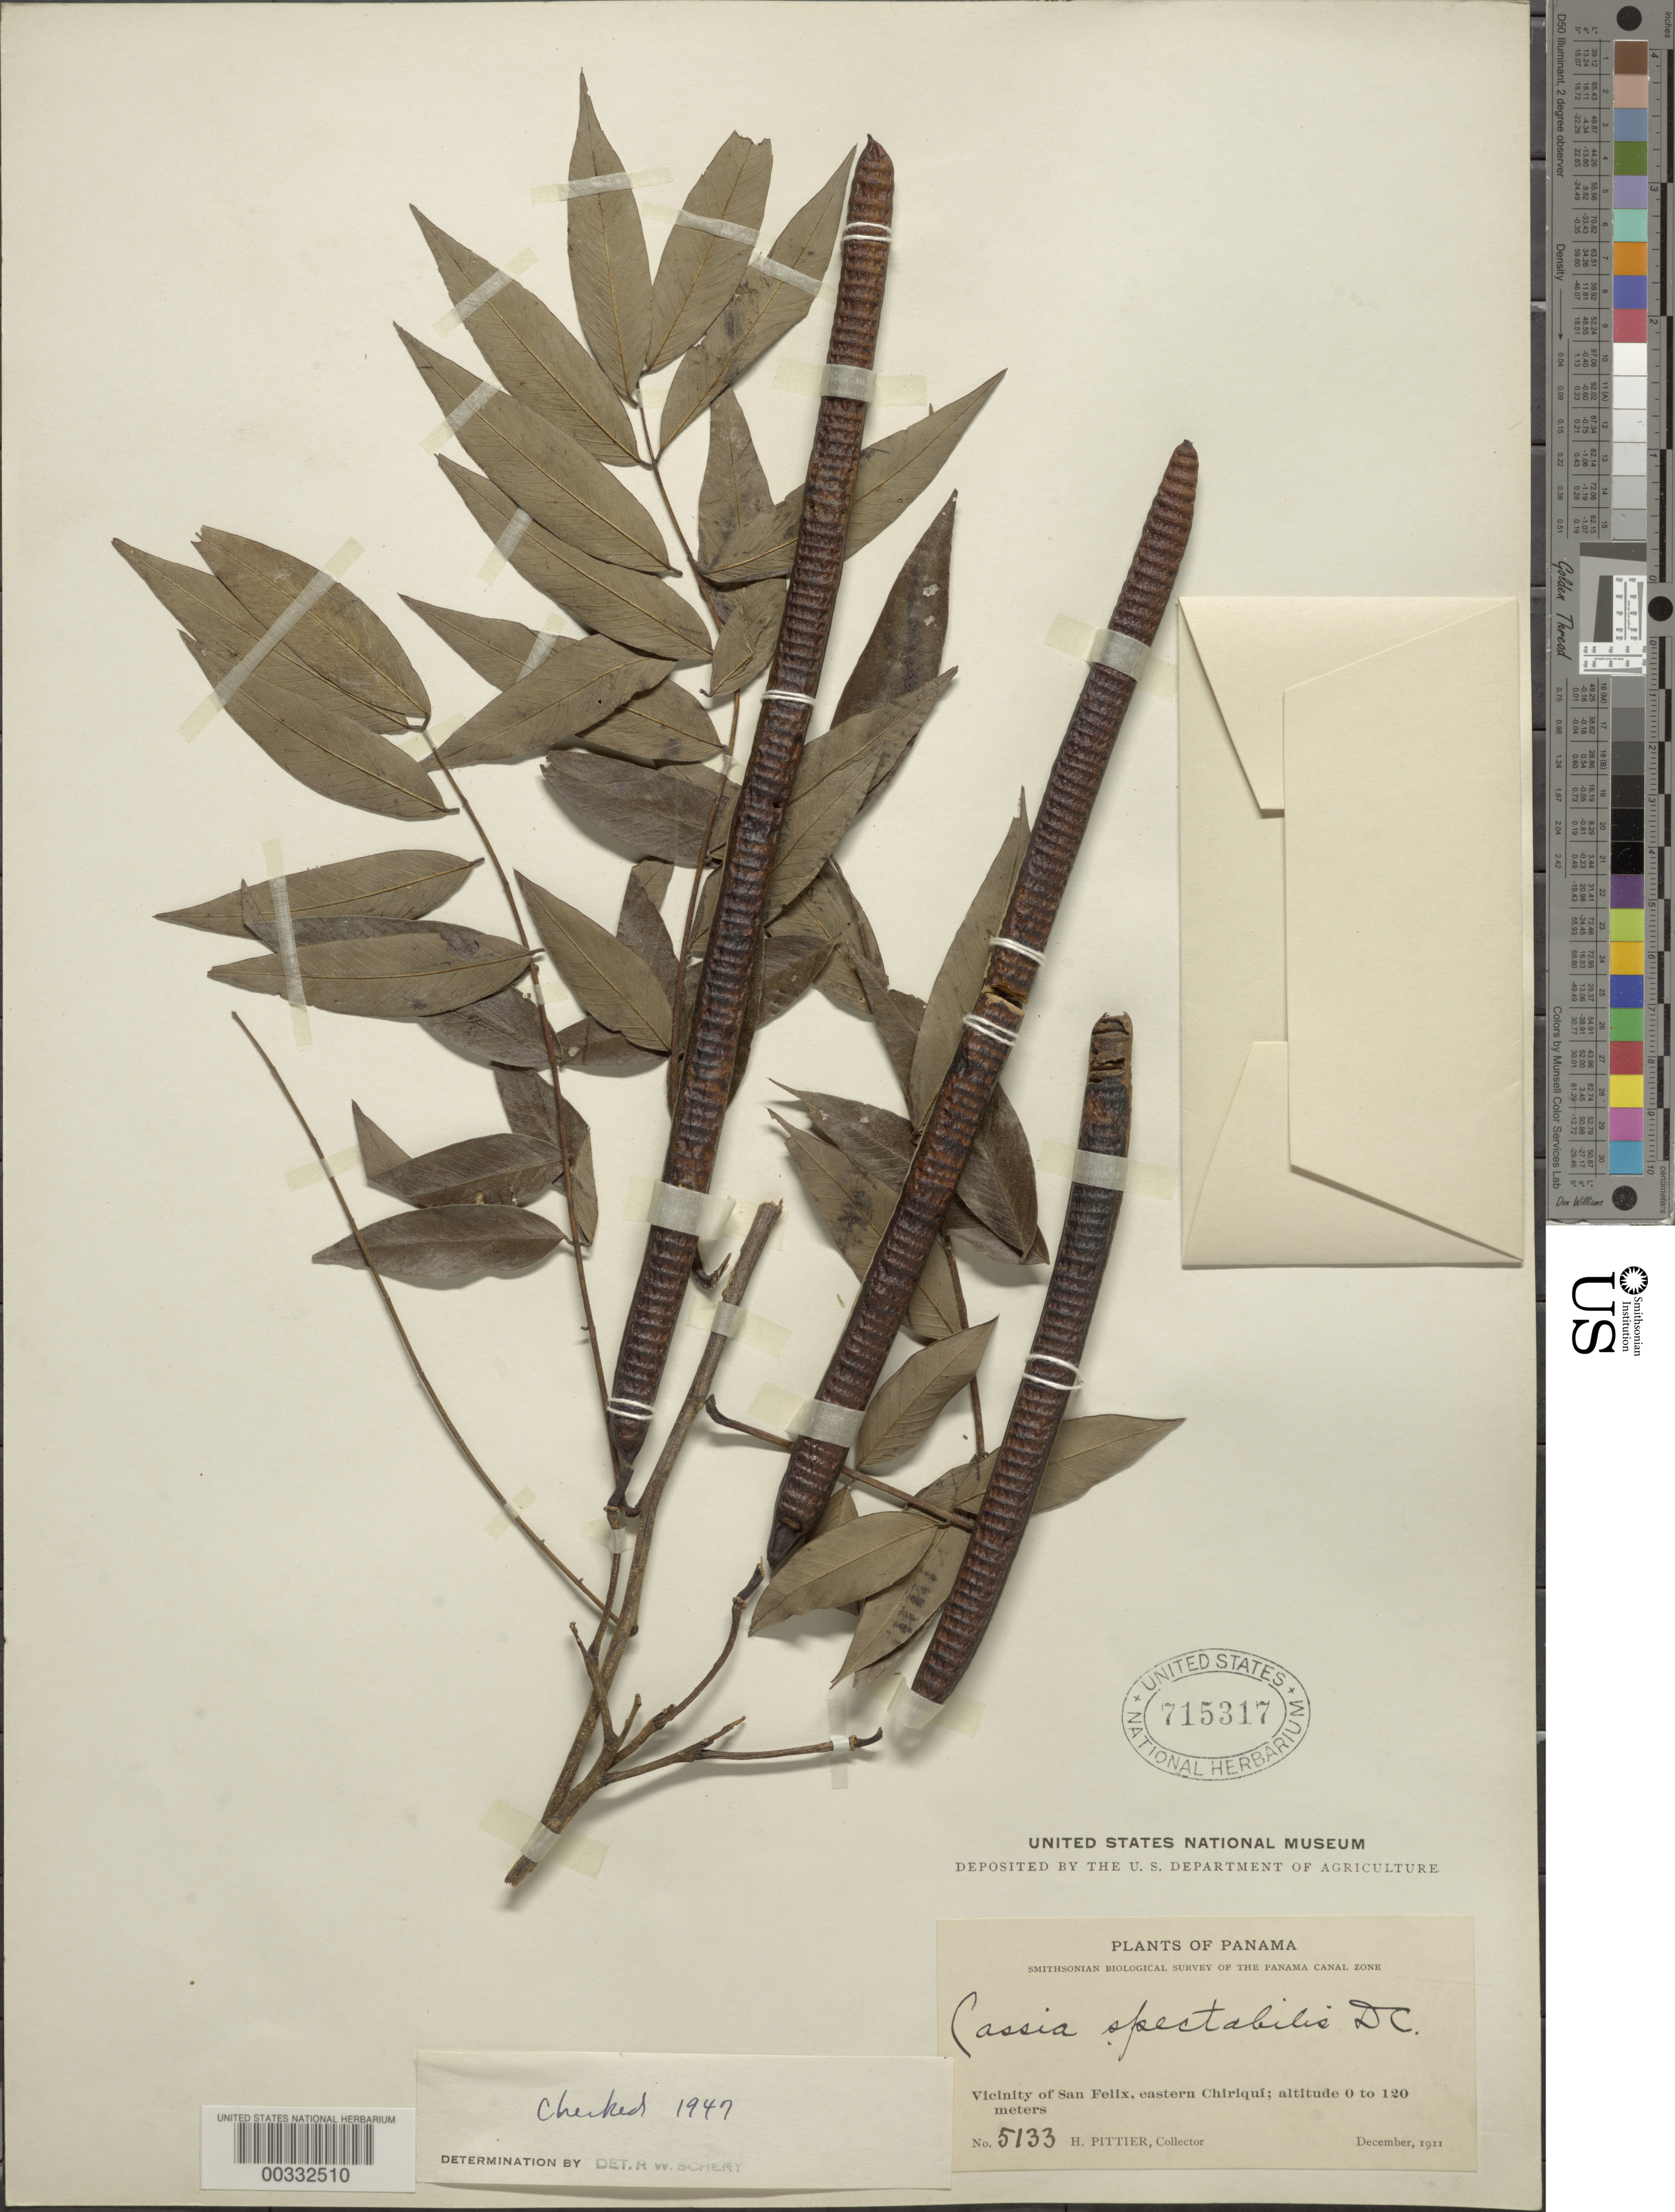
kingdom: Plantae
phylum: Tracheophyta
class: Magnoliopsida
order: Fabales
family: Fabaceae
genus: Senna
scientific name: Senna spectabilis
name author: (DC.) H.S. Irwin & Barneby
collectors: H. F. Pittier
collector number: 5133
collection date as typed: Dec 1911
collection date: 1911-12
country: Panama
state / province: Chiriquí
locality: Vicinity of San Felix, Eastern Chiriqui.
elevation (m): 0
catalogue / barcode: US 715317